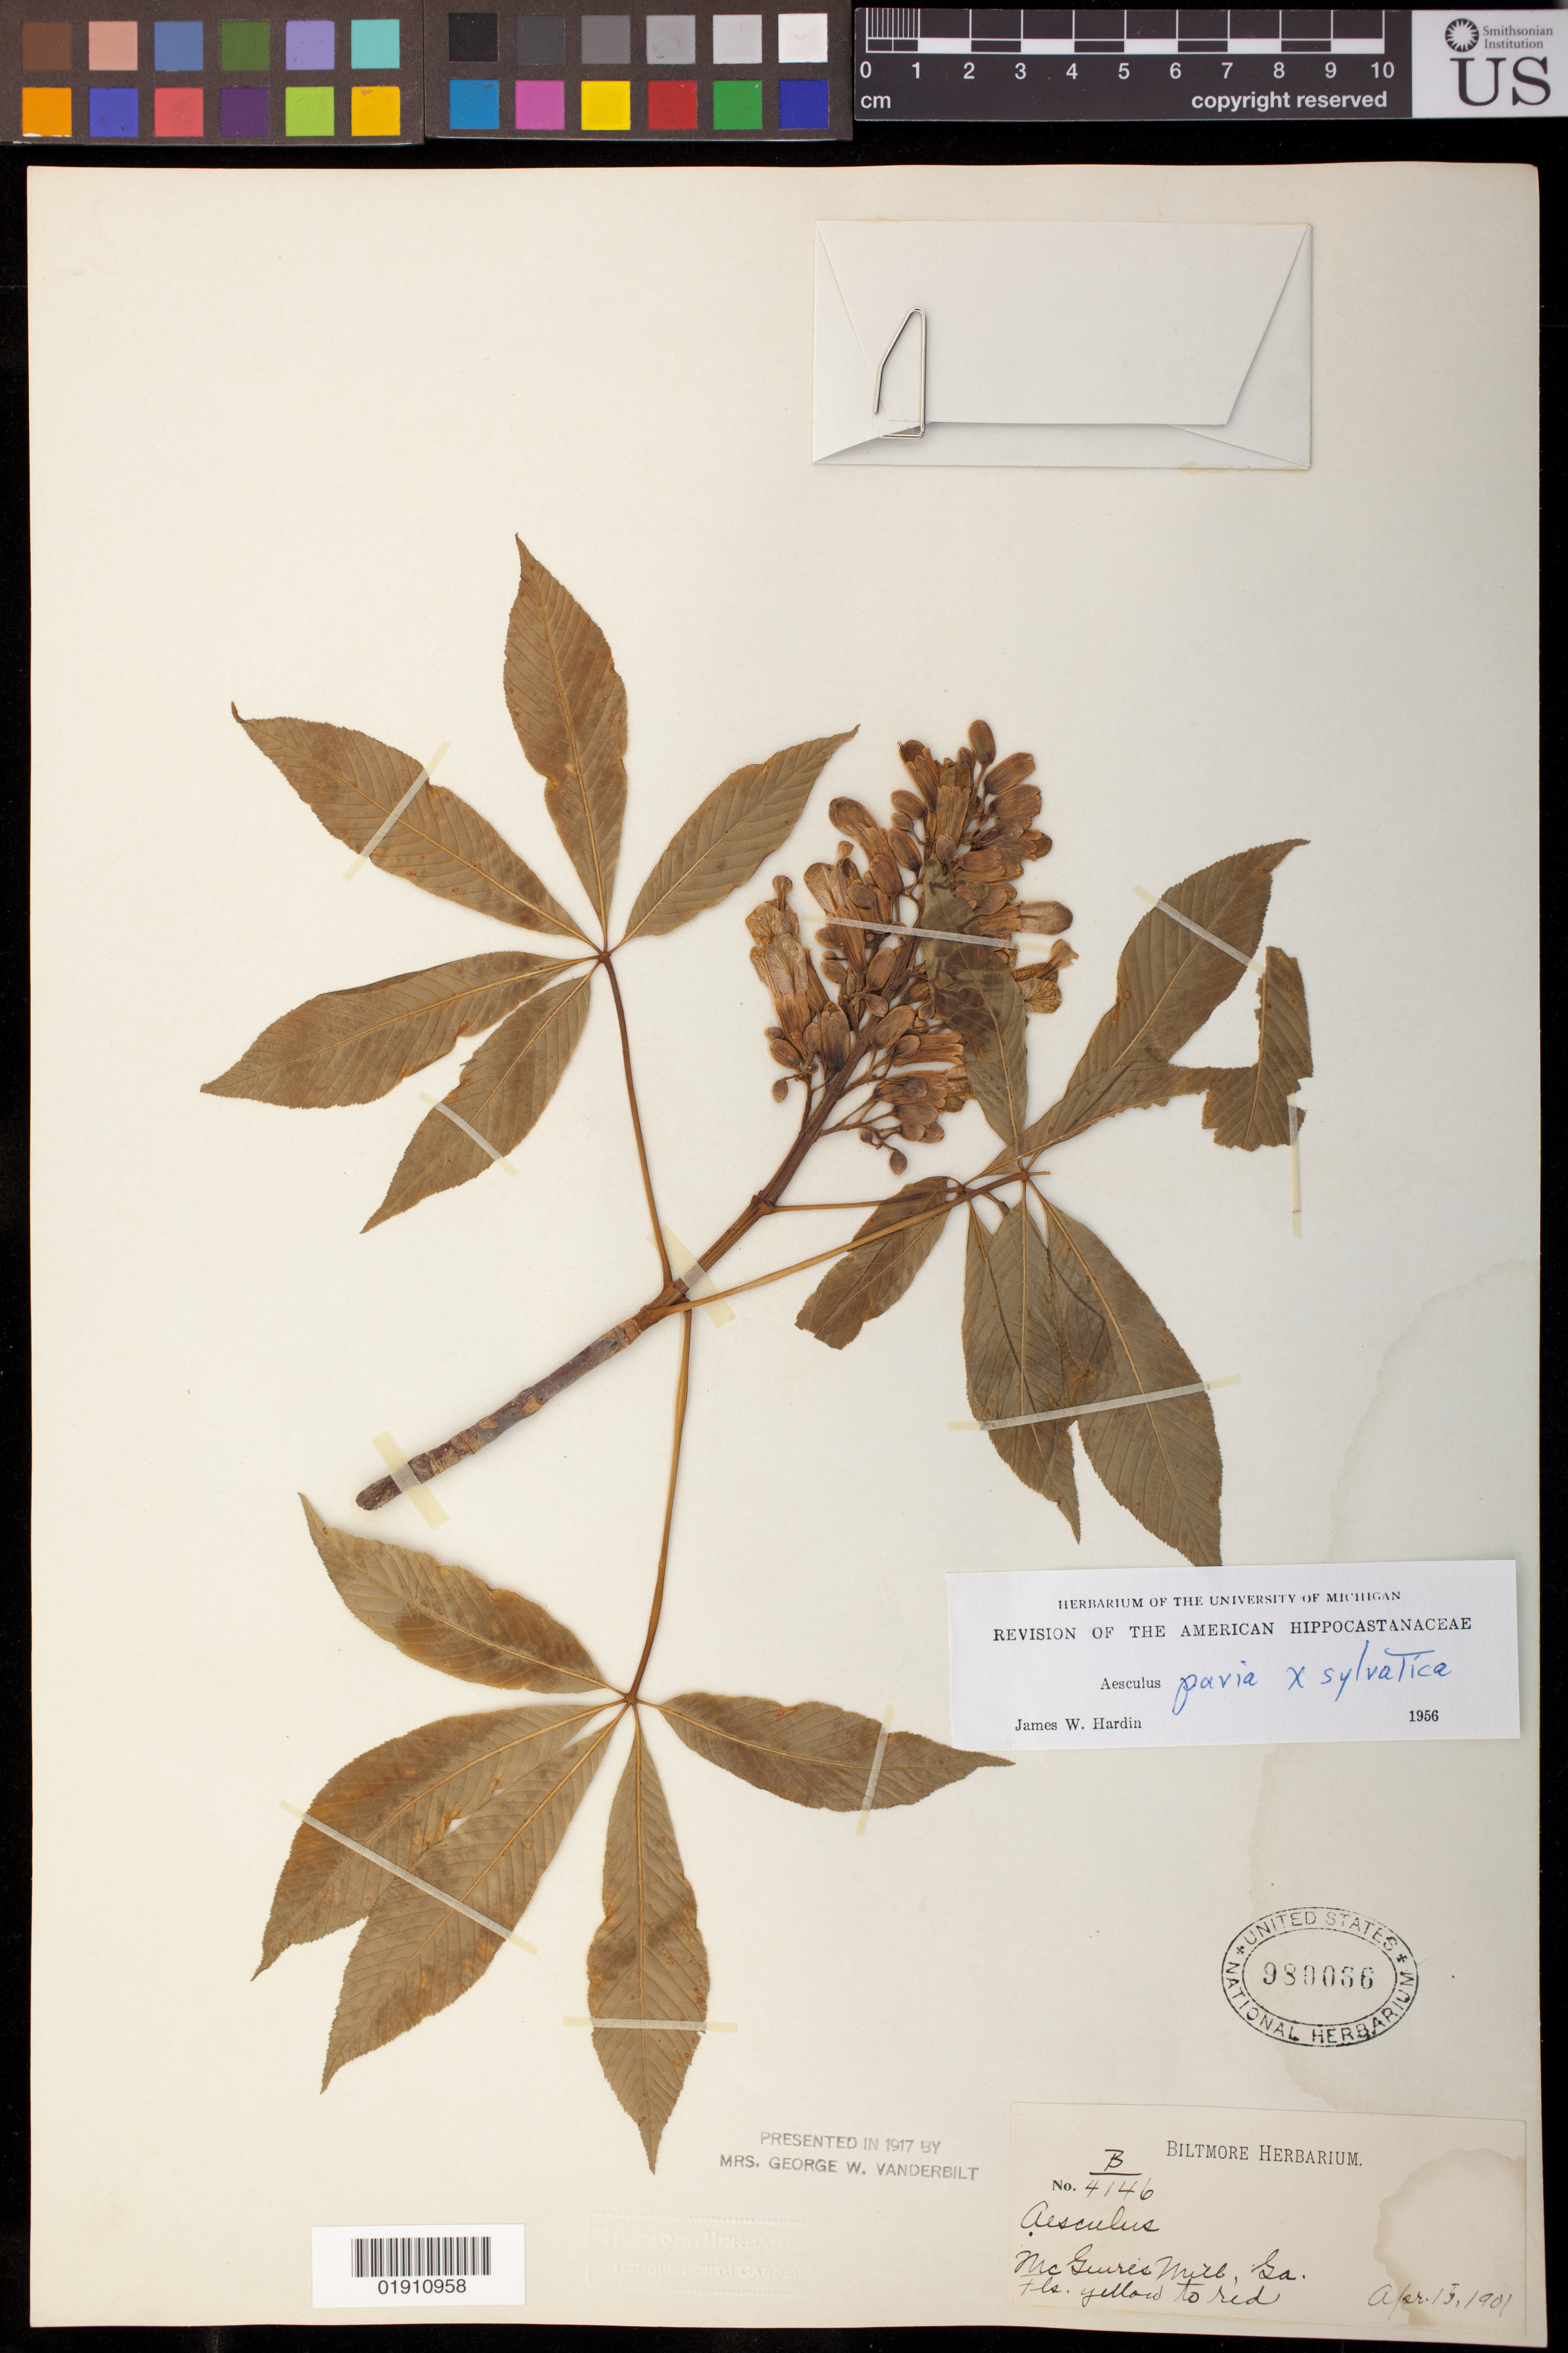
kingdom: Plantae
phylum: Tracheophyta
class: Magnoliopsida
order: Sapindales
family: Sapindaceae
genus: Aesculus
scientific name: Aesculus pavia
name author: L.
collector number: B4146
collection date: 1901-04-13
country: United States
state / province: Georgia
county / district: Gwinnett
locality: McGuires Mill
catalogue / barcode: US 980086